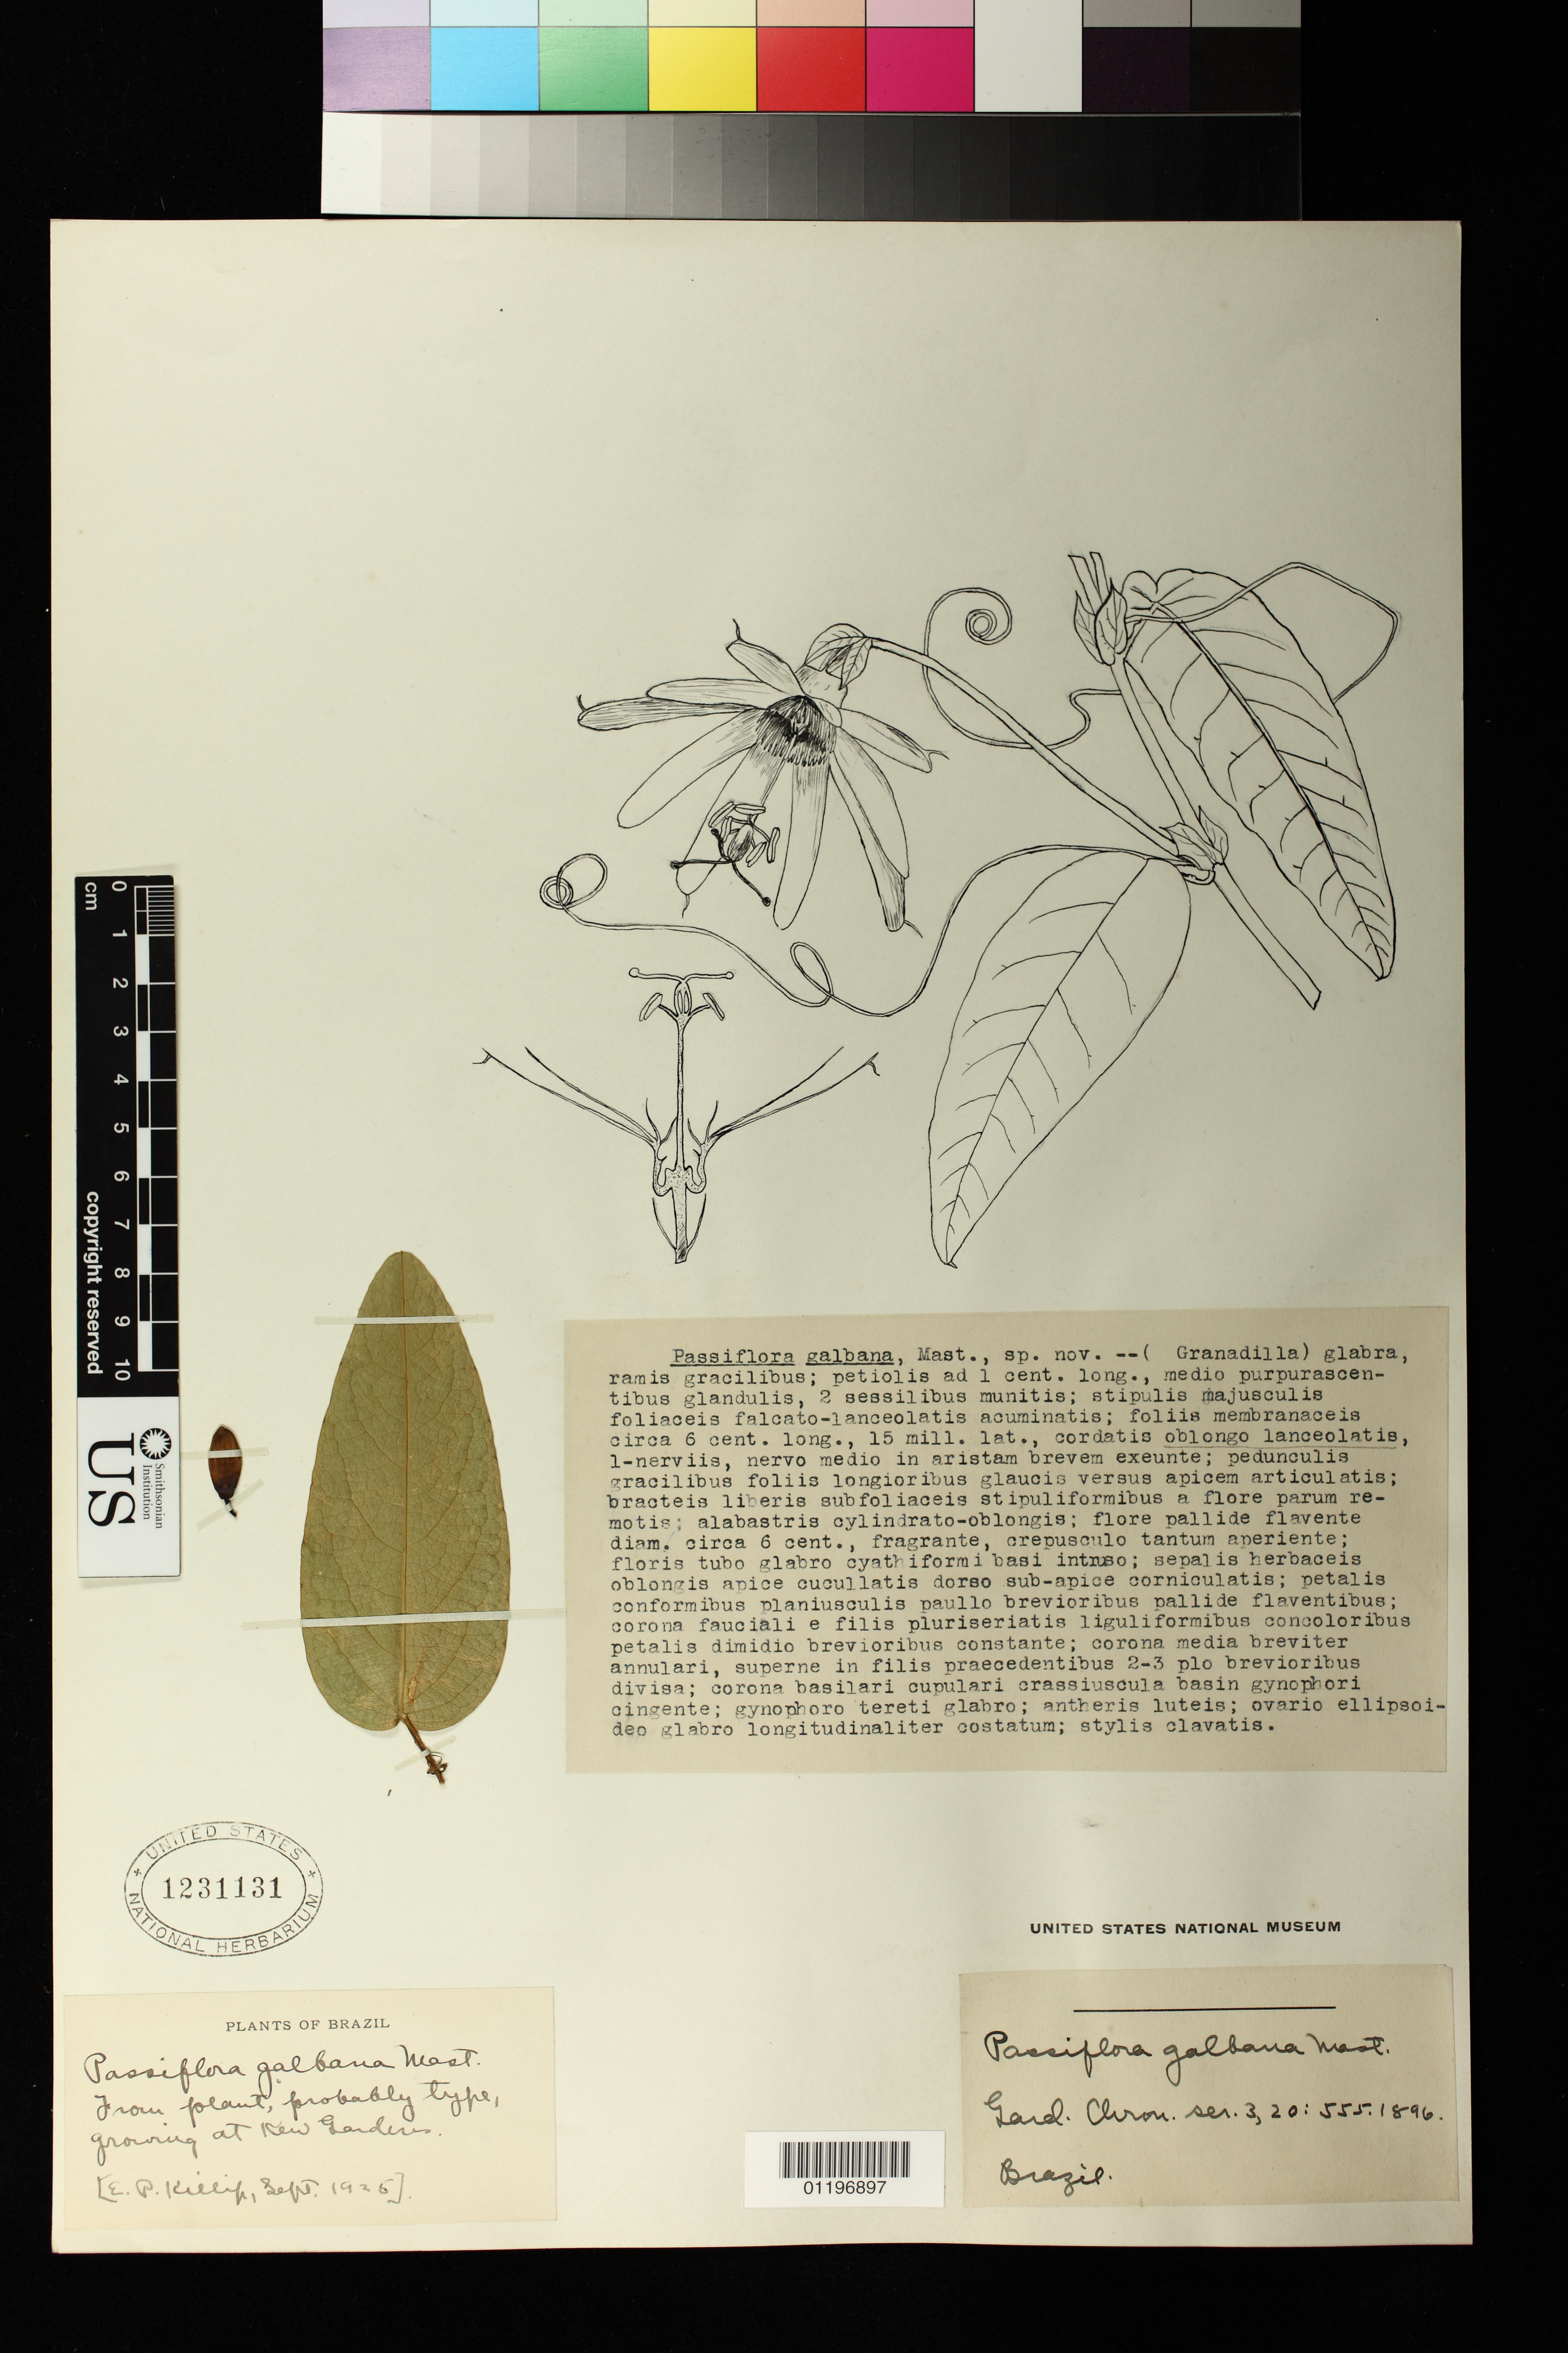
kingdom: Plantae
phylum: Tracheophyta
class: Magnoliopsida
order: Malpighiales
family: Passifloraceae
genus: Passiflora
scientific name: Passiflora silvestris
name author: Vell.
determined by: Strong, Mark T., (BOT), Smithsonian Institution - National Museum of Natural History (UNITED STATES)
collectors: E. P. Killip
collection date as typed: Sep 1925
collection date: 1925-09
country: United Kingdom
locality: From plant, probably type, growing at Kew Gardens.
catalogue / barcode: US 1231131